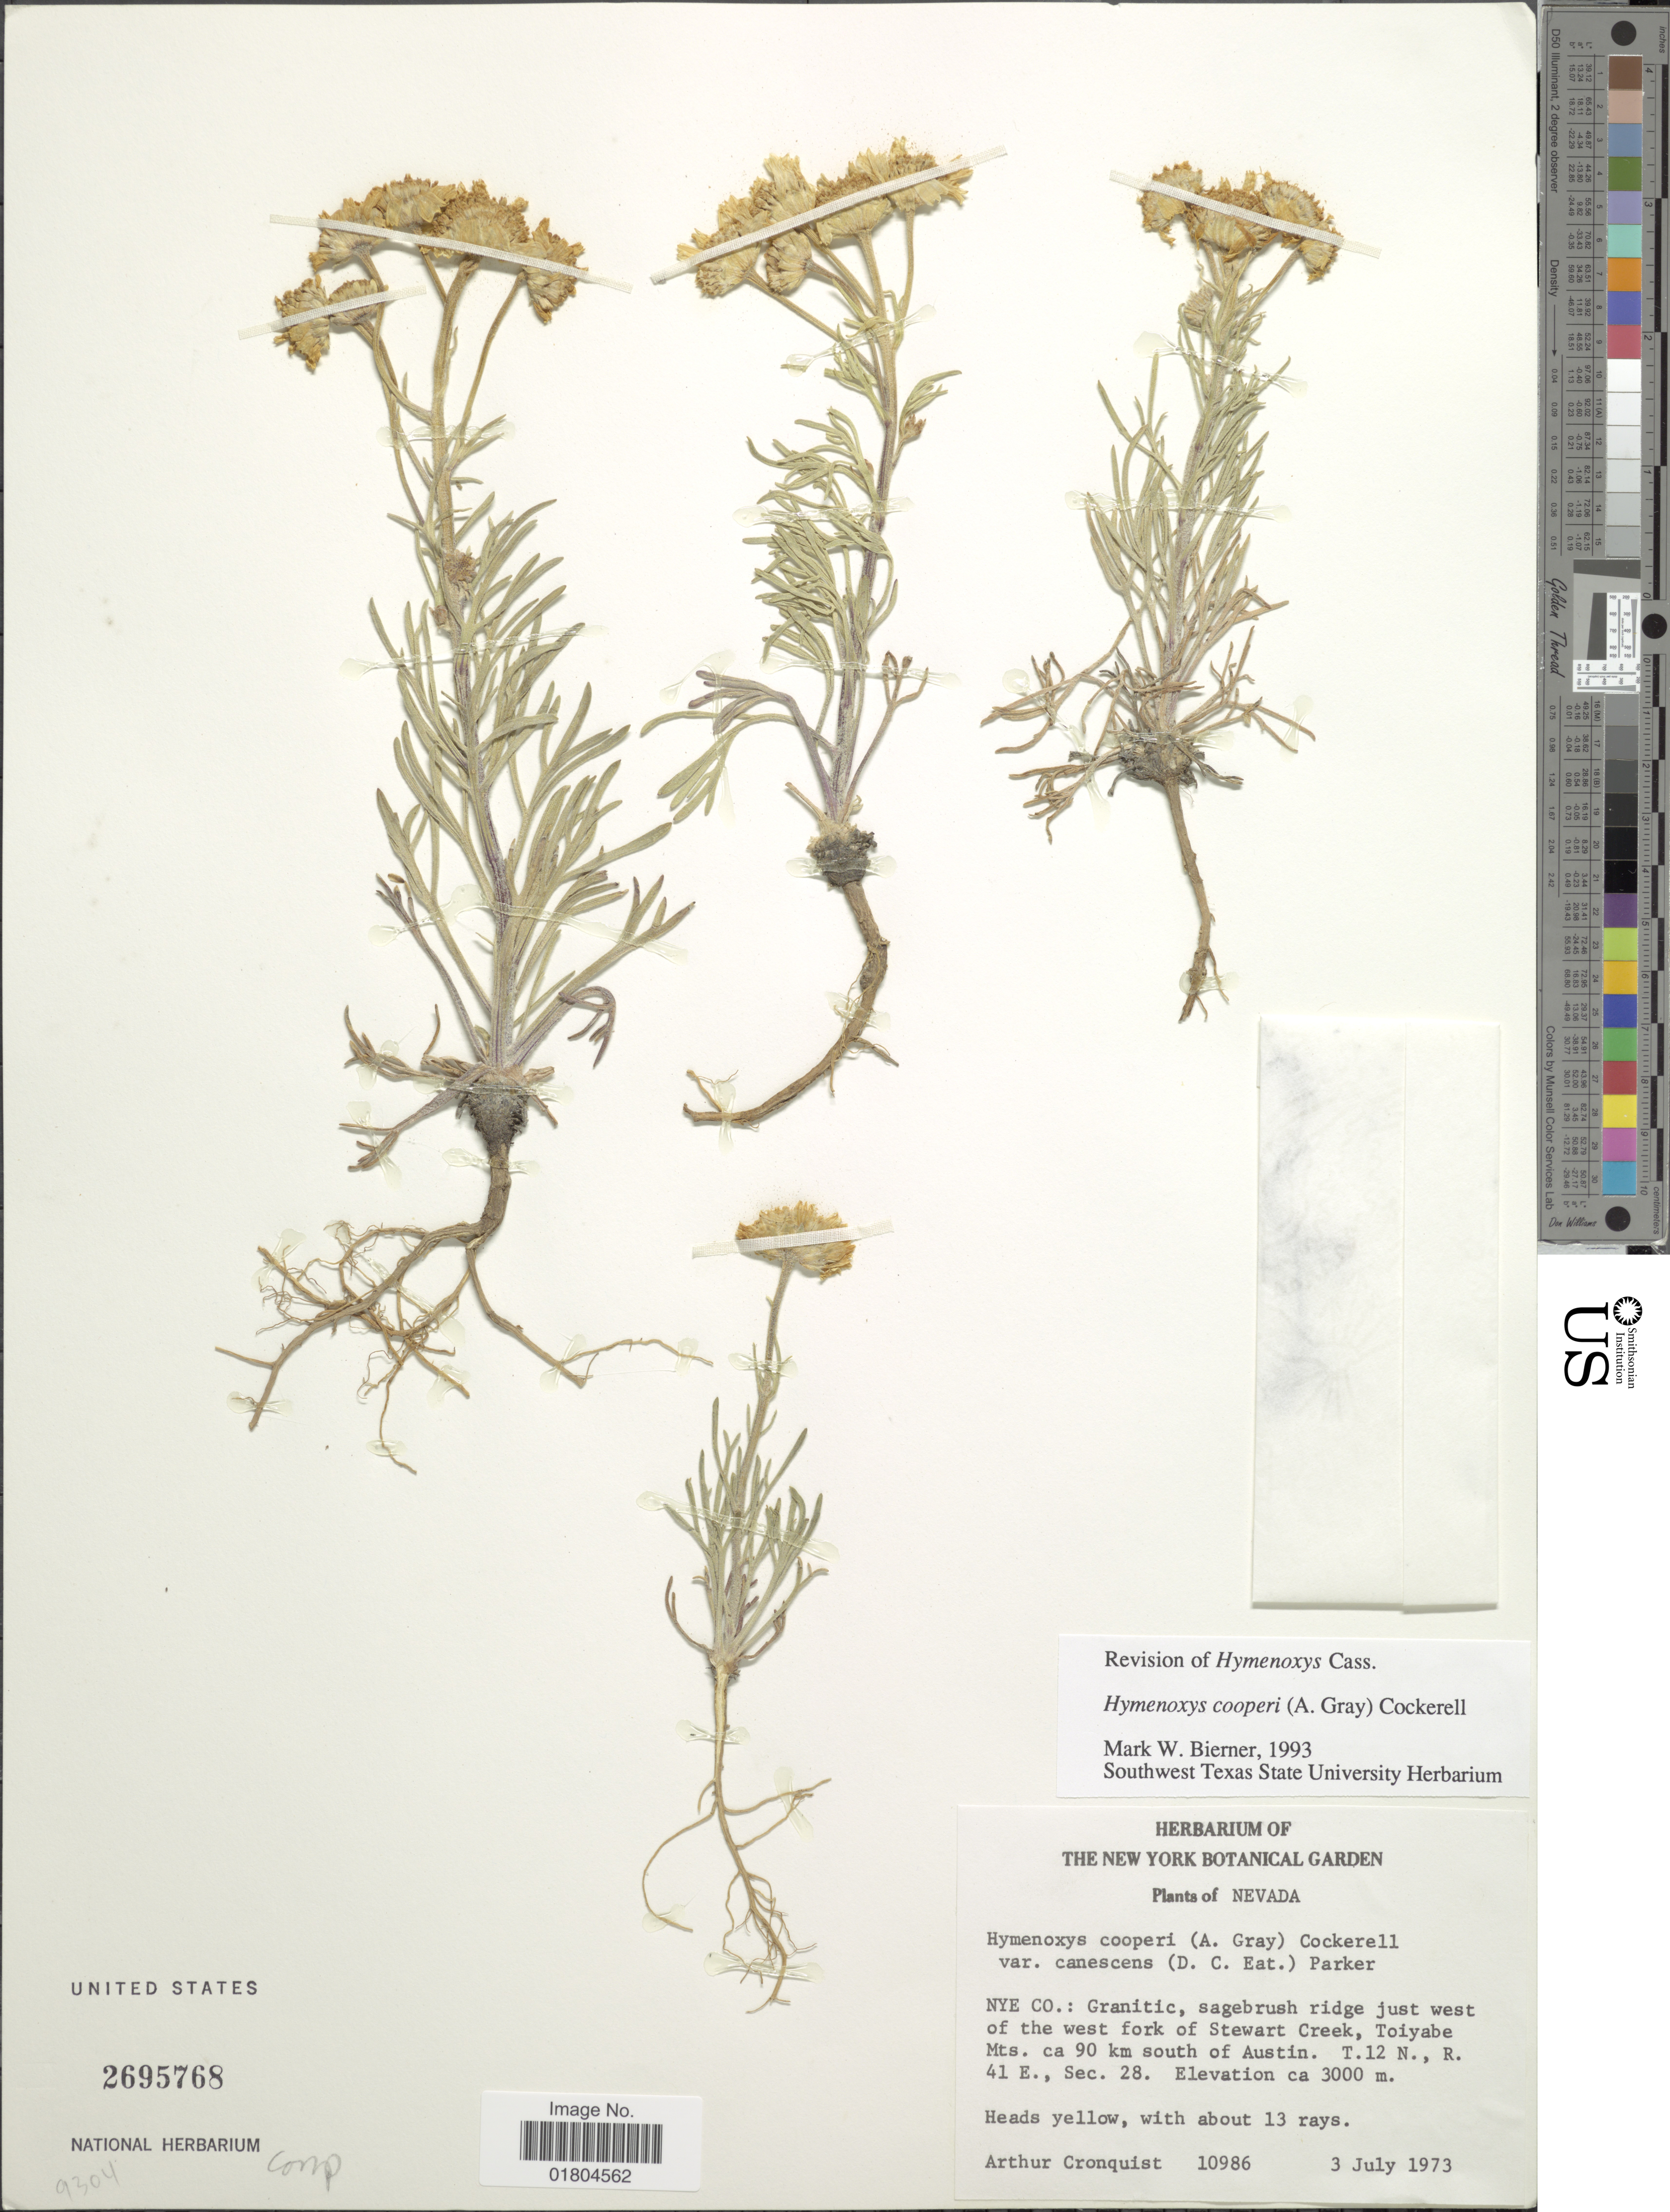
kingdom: Plantae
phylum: Tracheophyta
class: Magnoliopsida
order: Asterales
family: Asteraceae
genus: Hymenoxys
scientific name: Hymenoxys cooperi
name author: (A. Gray) Cockerell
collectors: A. J. Cronquist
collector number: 10986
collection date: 1973-07-03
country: United States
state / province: Nevada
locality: Nye Co.: sagebrush ridge just west of the west fork of Stewart Creek, Toiyabe Mts. ca 90 km south of Austin. T.12 N., R. 41 E.,, Sec. 28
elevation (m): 3000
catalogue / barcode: US 2695768